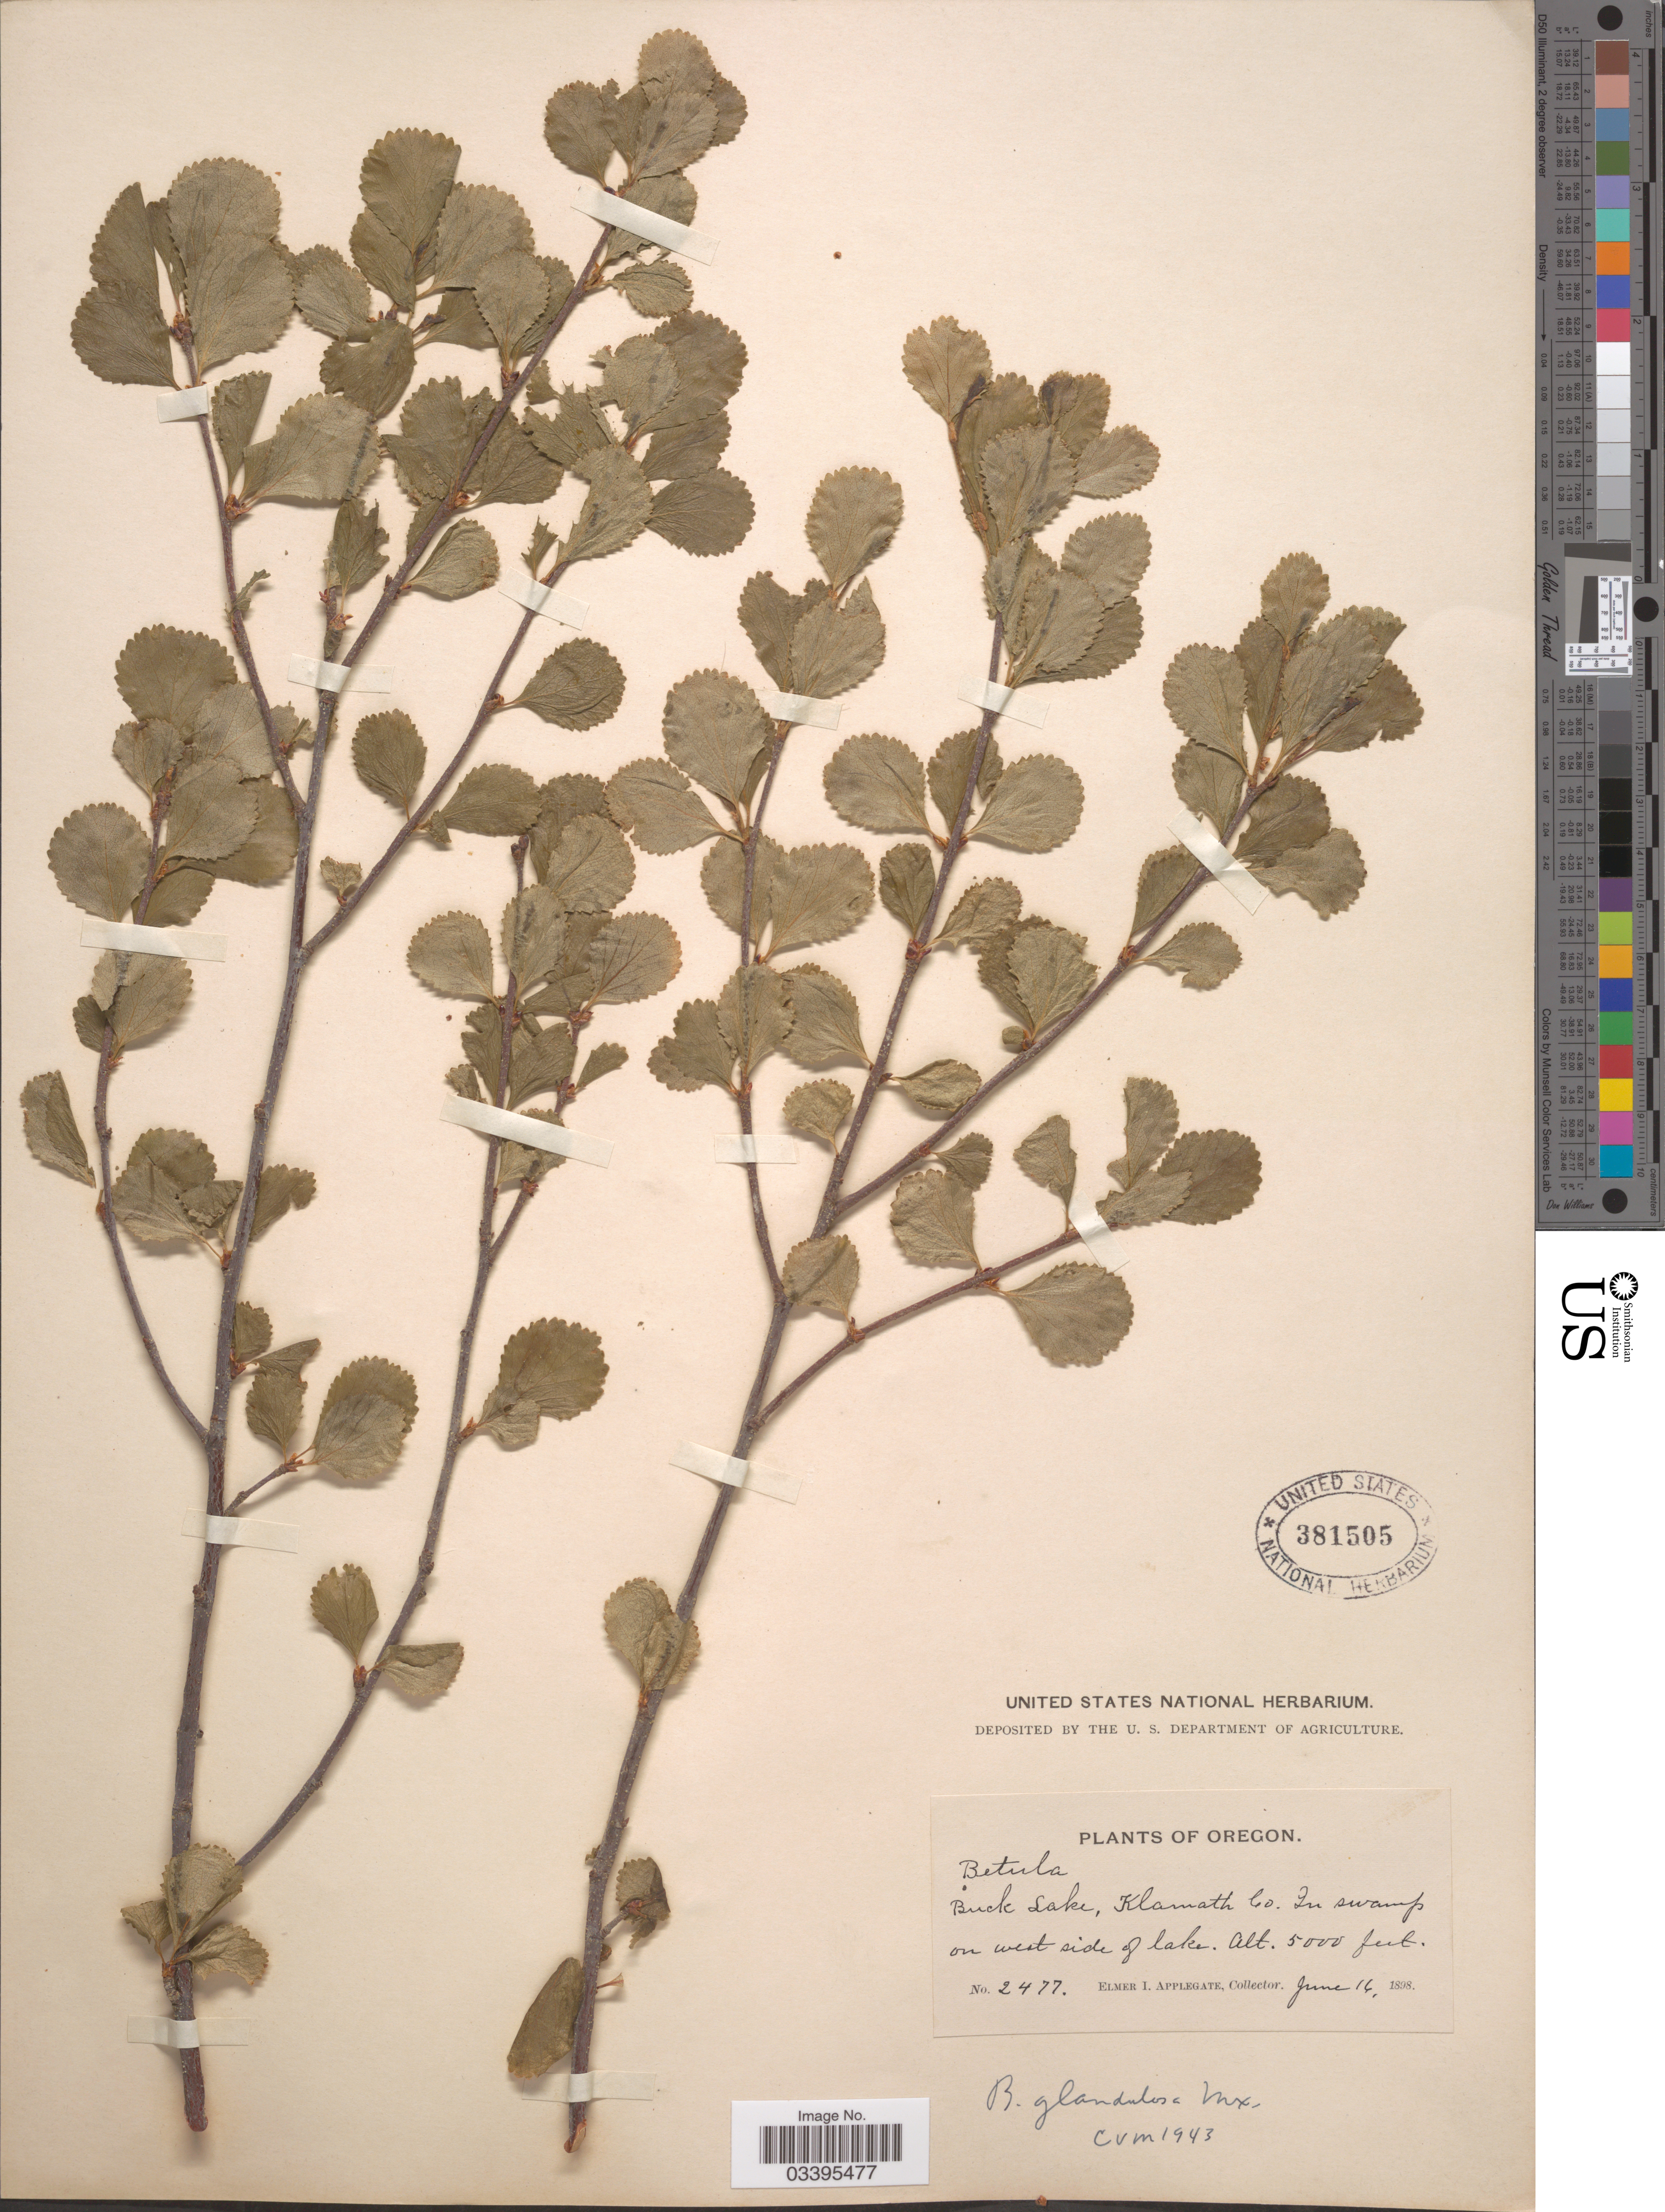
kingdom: Plantae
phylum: Tracheophyta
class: Magnoliopsida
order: Fagales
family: Betulaceae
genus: Betula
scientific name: Betula glandulosa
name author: Michx.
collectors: E. I. Applegate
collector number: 2477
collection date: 1898-06-16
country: United States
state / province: Oregon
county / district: Klamath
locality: Buck Lake, Klamath Co. In swamp on west side of lake.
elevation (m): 1524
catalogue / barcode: US 381505